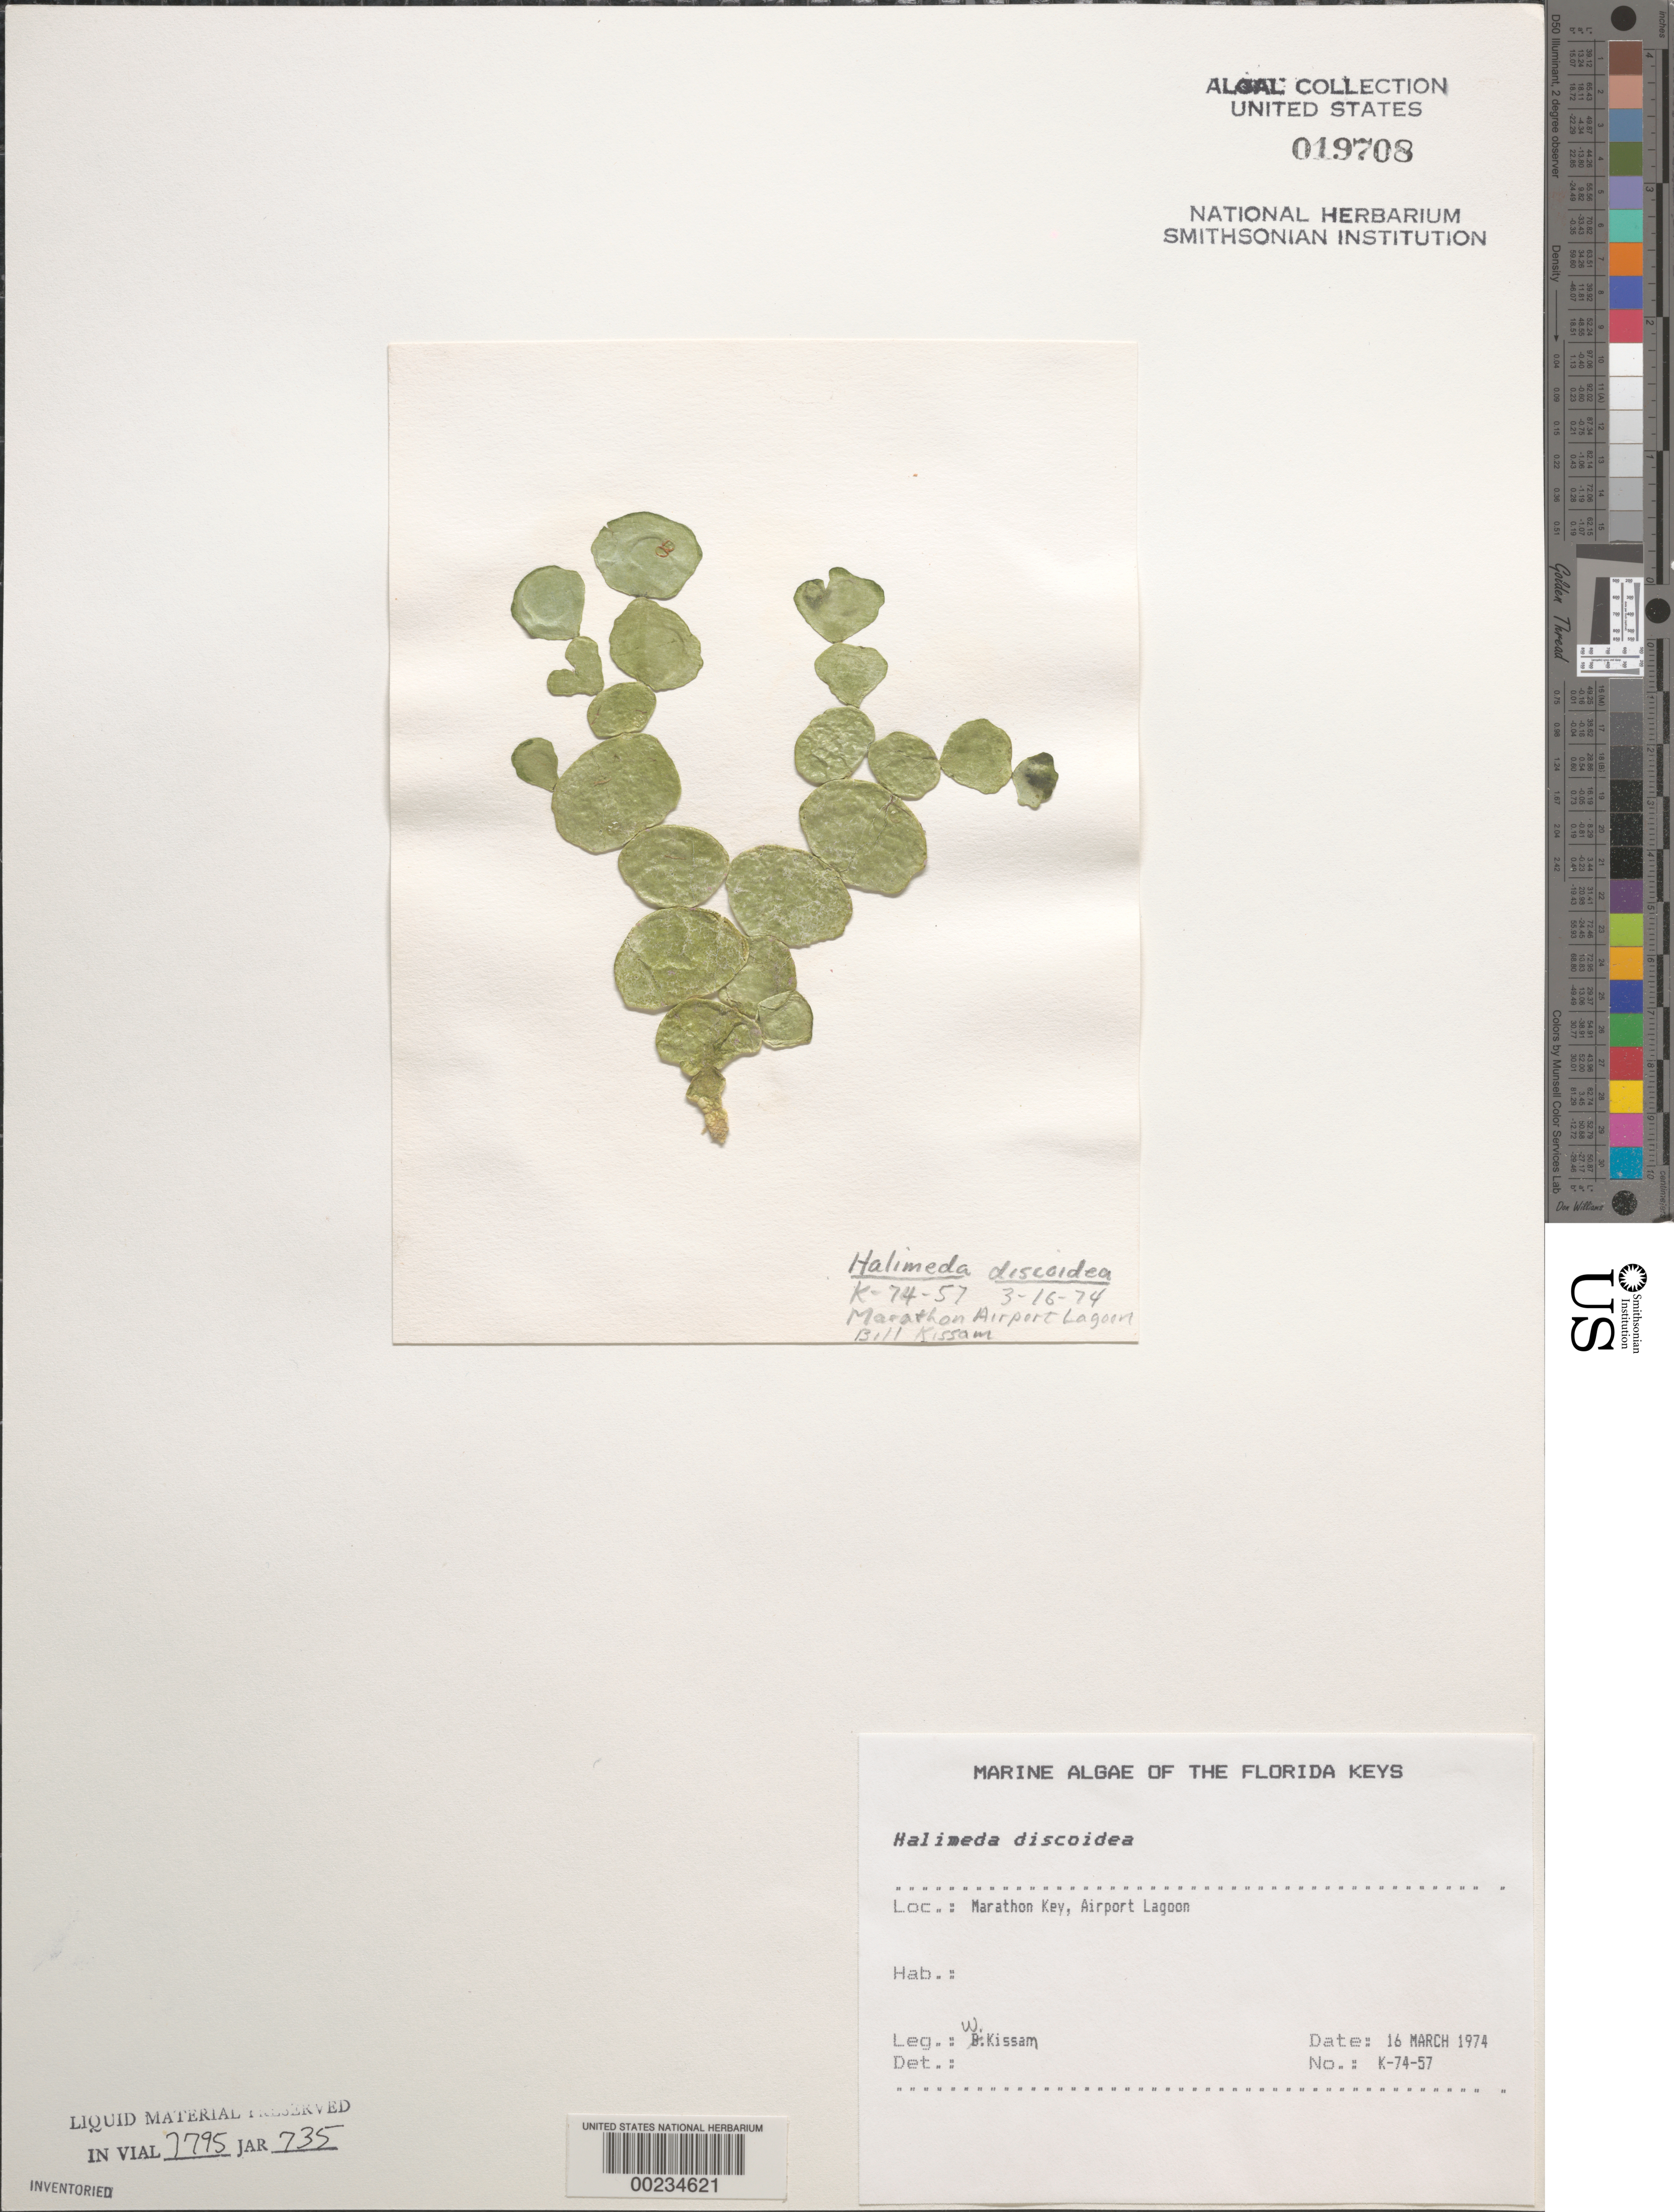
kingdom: Plantae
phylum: Chlorophyta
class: Ulvophyceae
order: Bryopsidales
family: Halimedaceae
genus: Halimeda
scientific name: Halimeda discoidea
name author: Decne.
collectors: W. Kissam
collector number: K-74-57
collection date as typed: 16 Mar 1974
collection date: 1974-03-16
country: United States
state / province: Florida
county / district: Monroe County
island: Key Vaca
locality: Marathon, airport lagoon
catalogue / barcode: US 19708